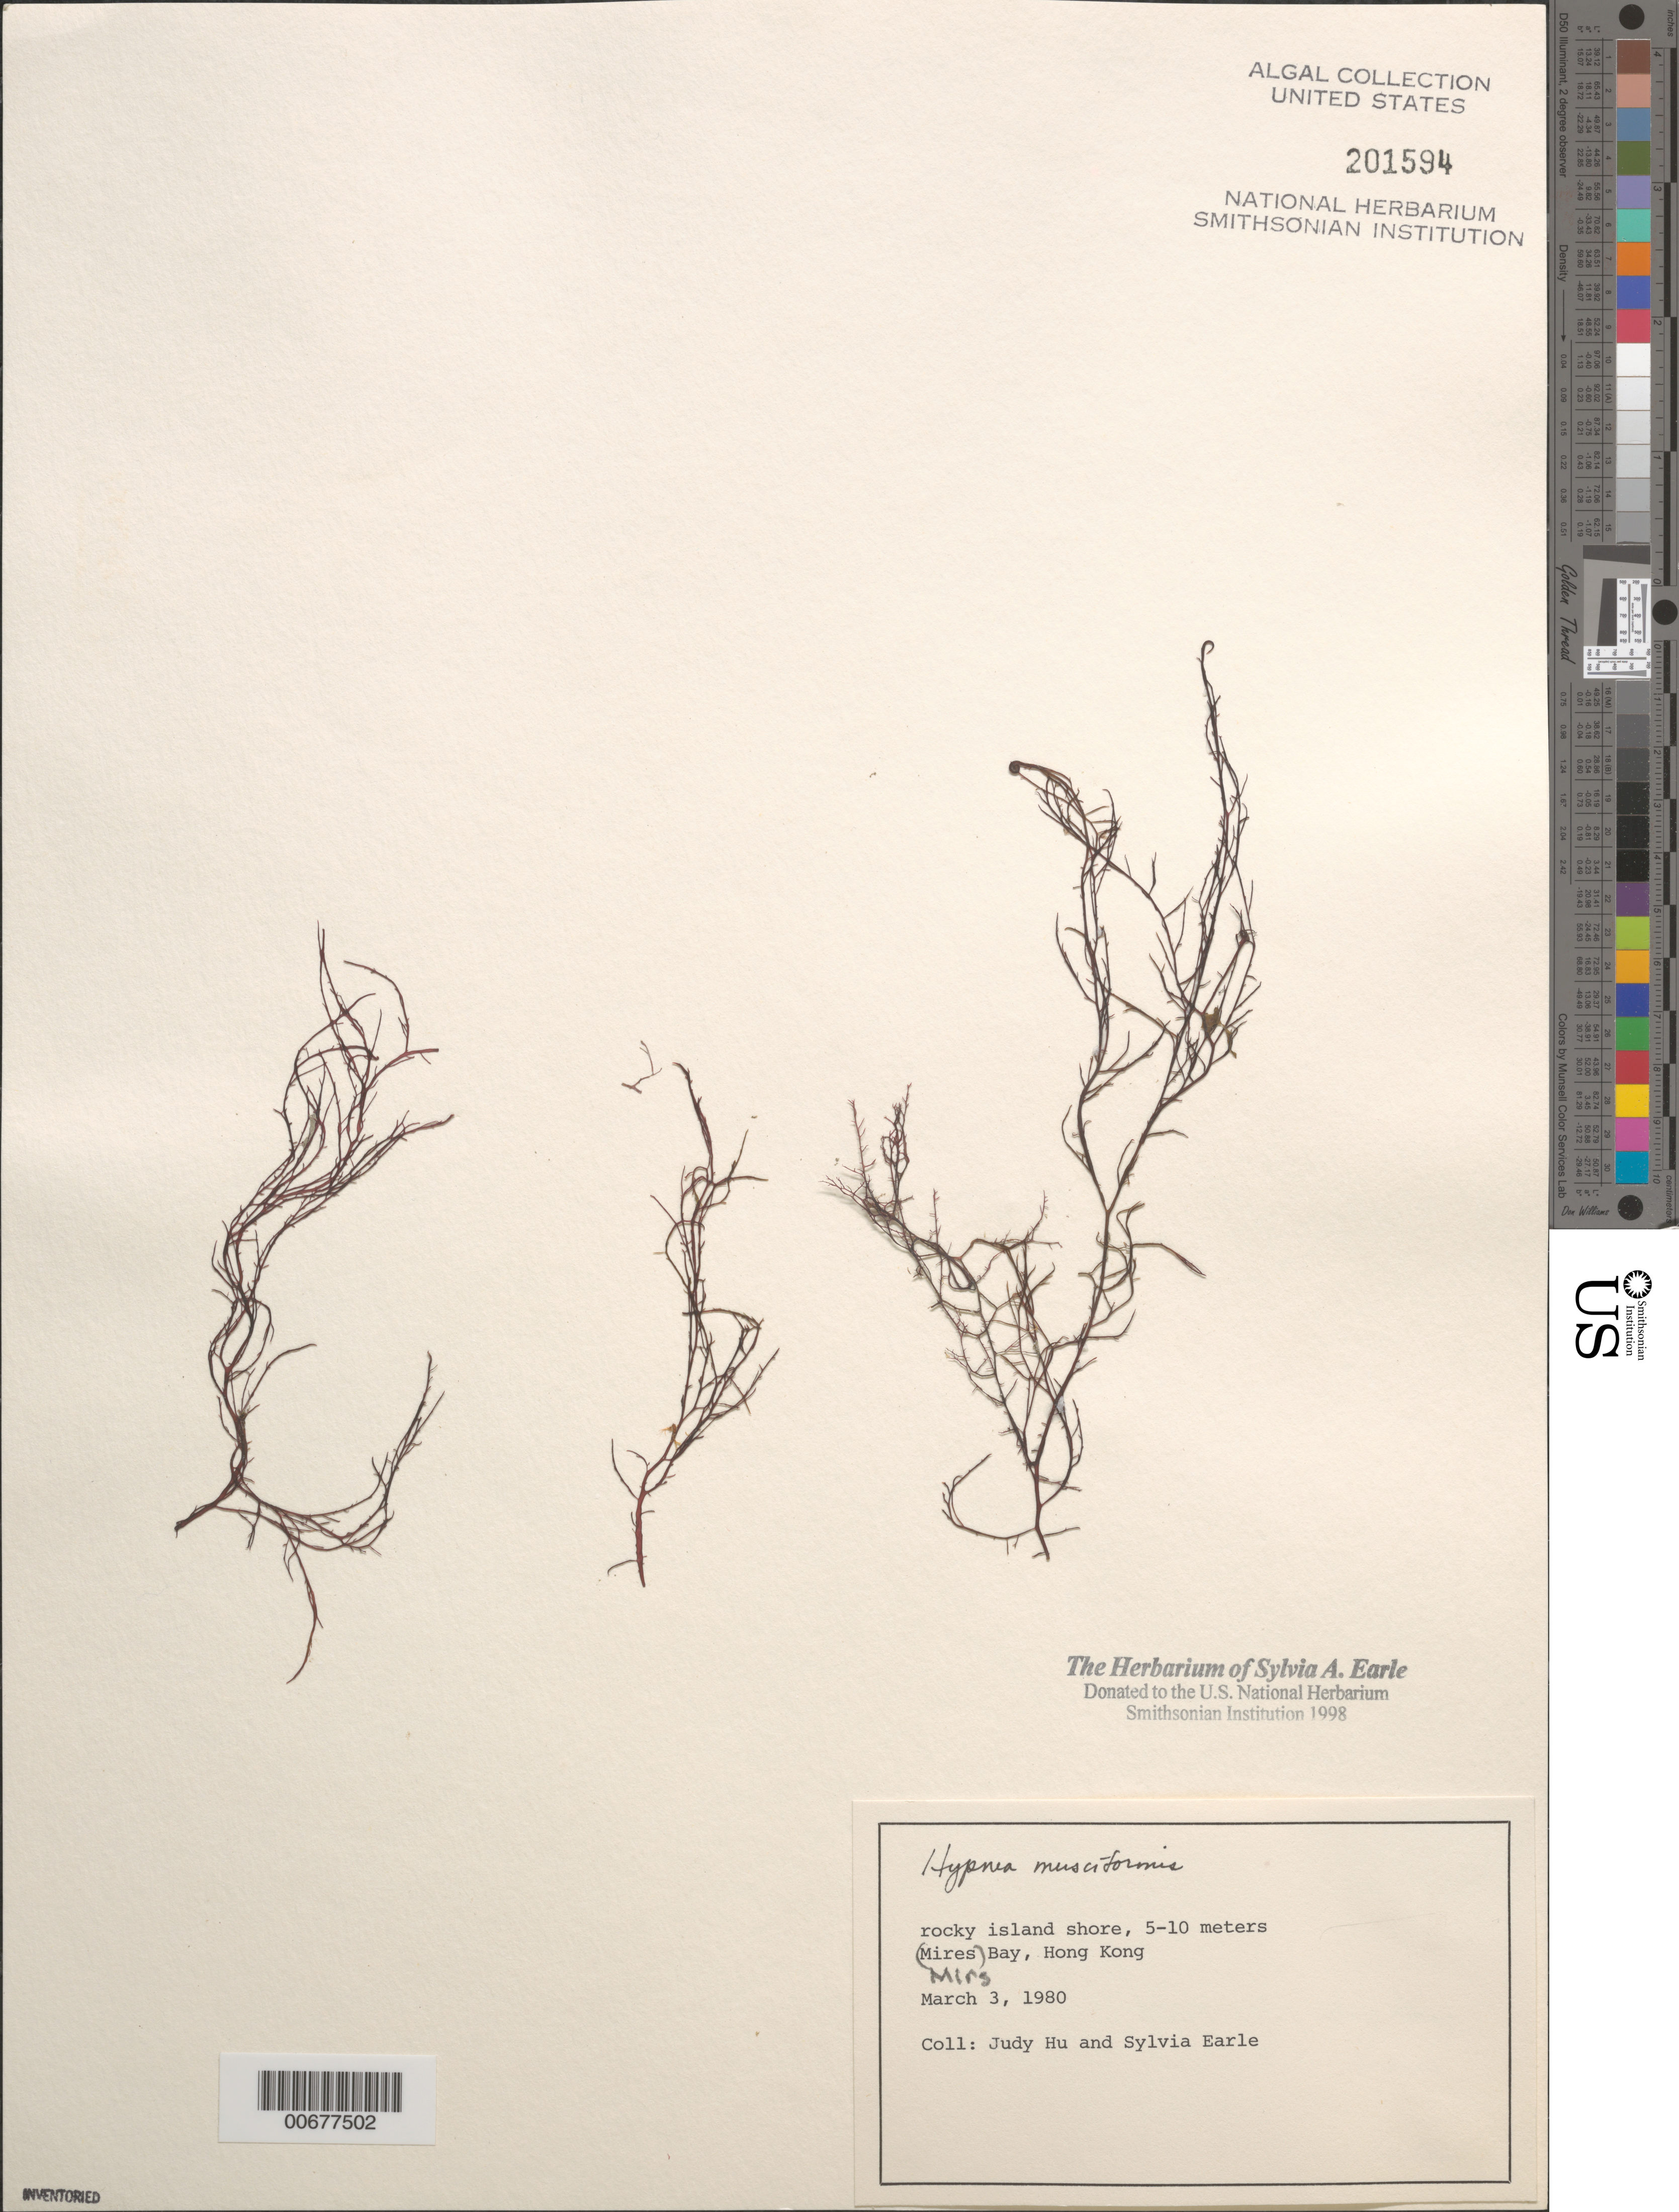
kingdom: Plantae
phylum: Rhodophyta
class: Florideophyceae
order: Gigartinales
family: Cystocloniaceae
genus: Hypnea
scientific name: Hypnea musciformis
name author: (Wulfen) J.V.Lamouroux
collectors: J. Hu & S. A. Earle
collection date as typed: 03 Mar 1980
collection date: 1980-03-03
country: China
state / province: Hong Kong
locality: Mirs Bay (Mires Bay), New Territories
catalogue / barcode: US 201594